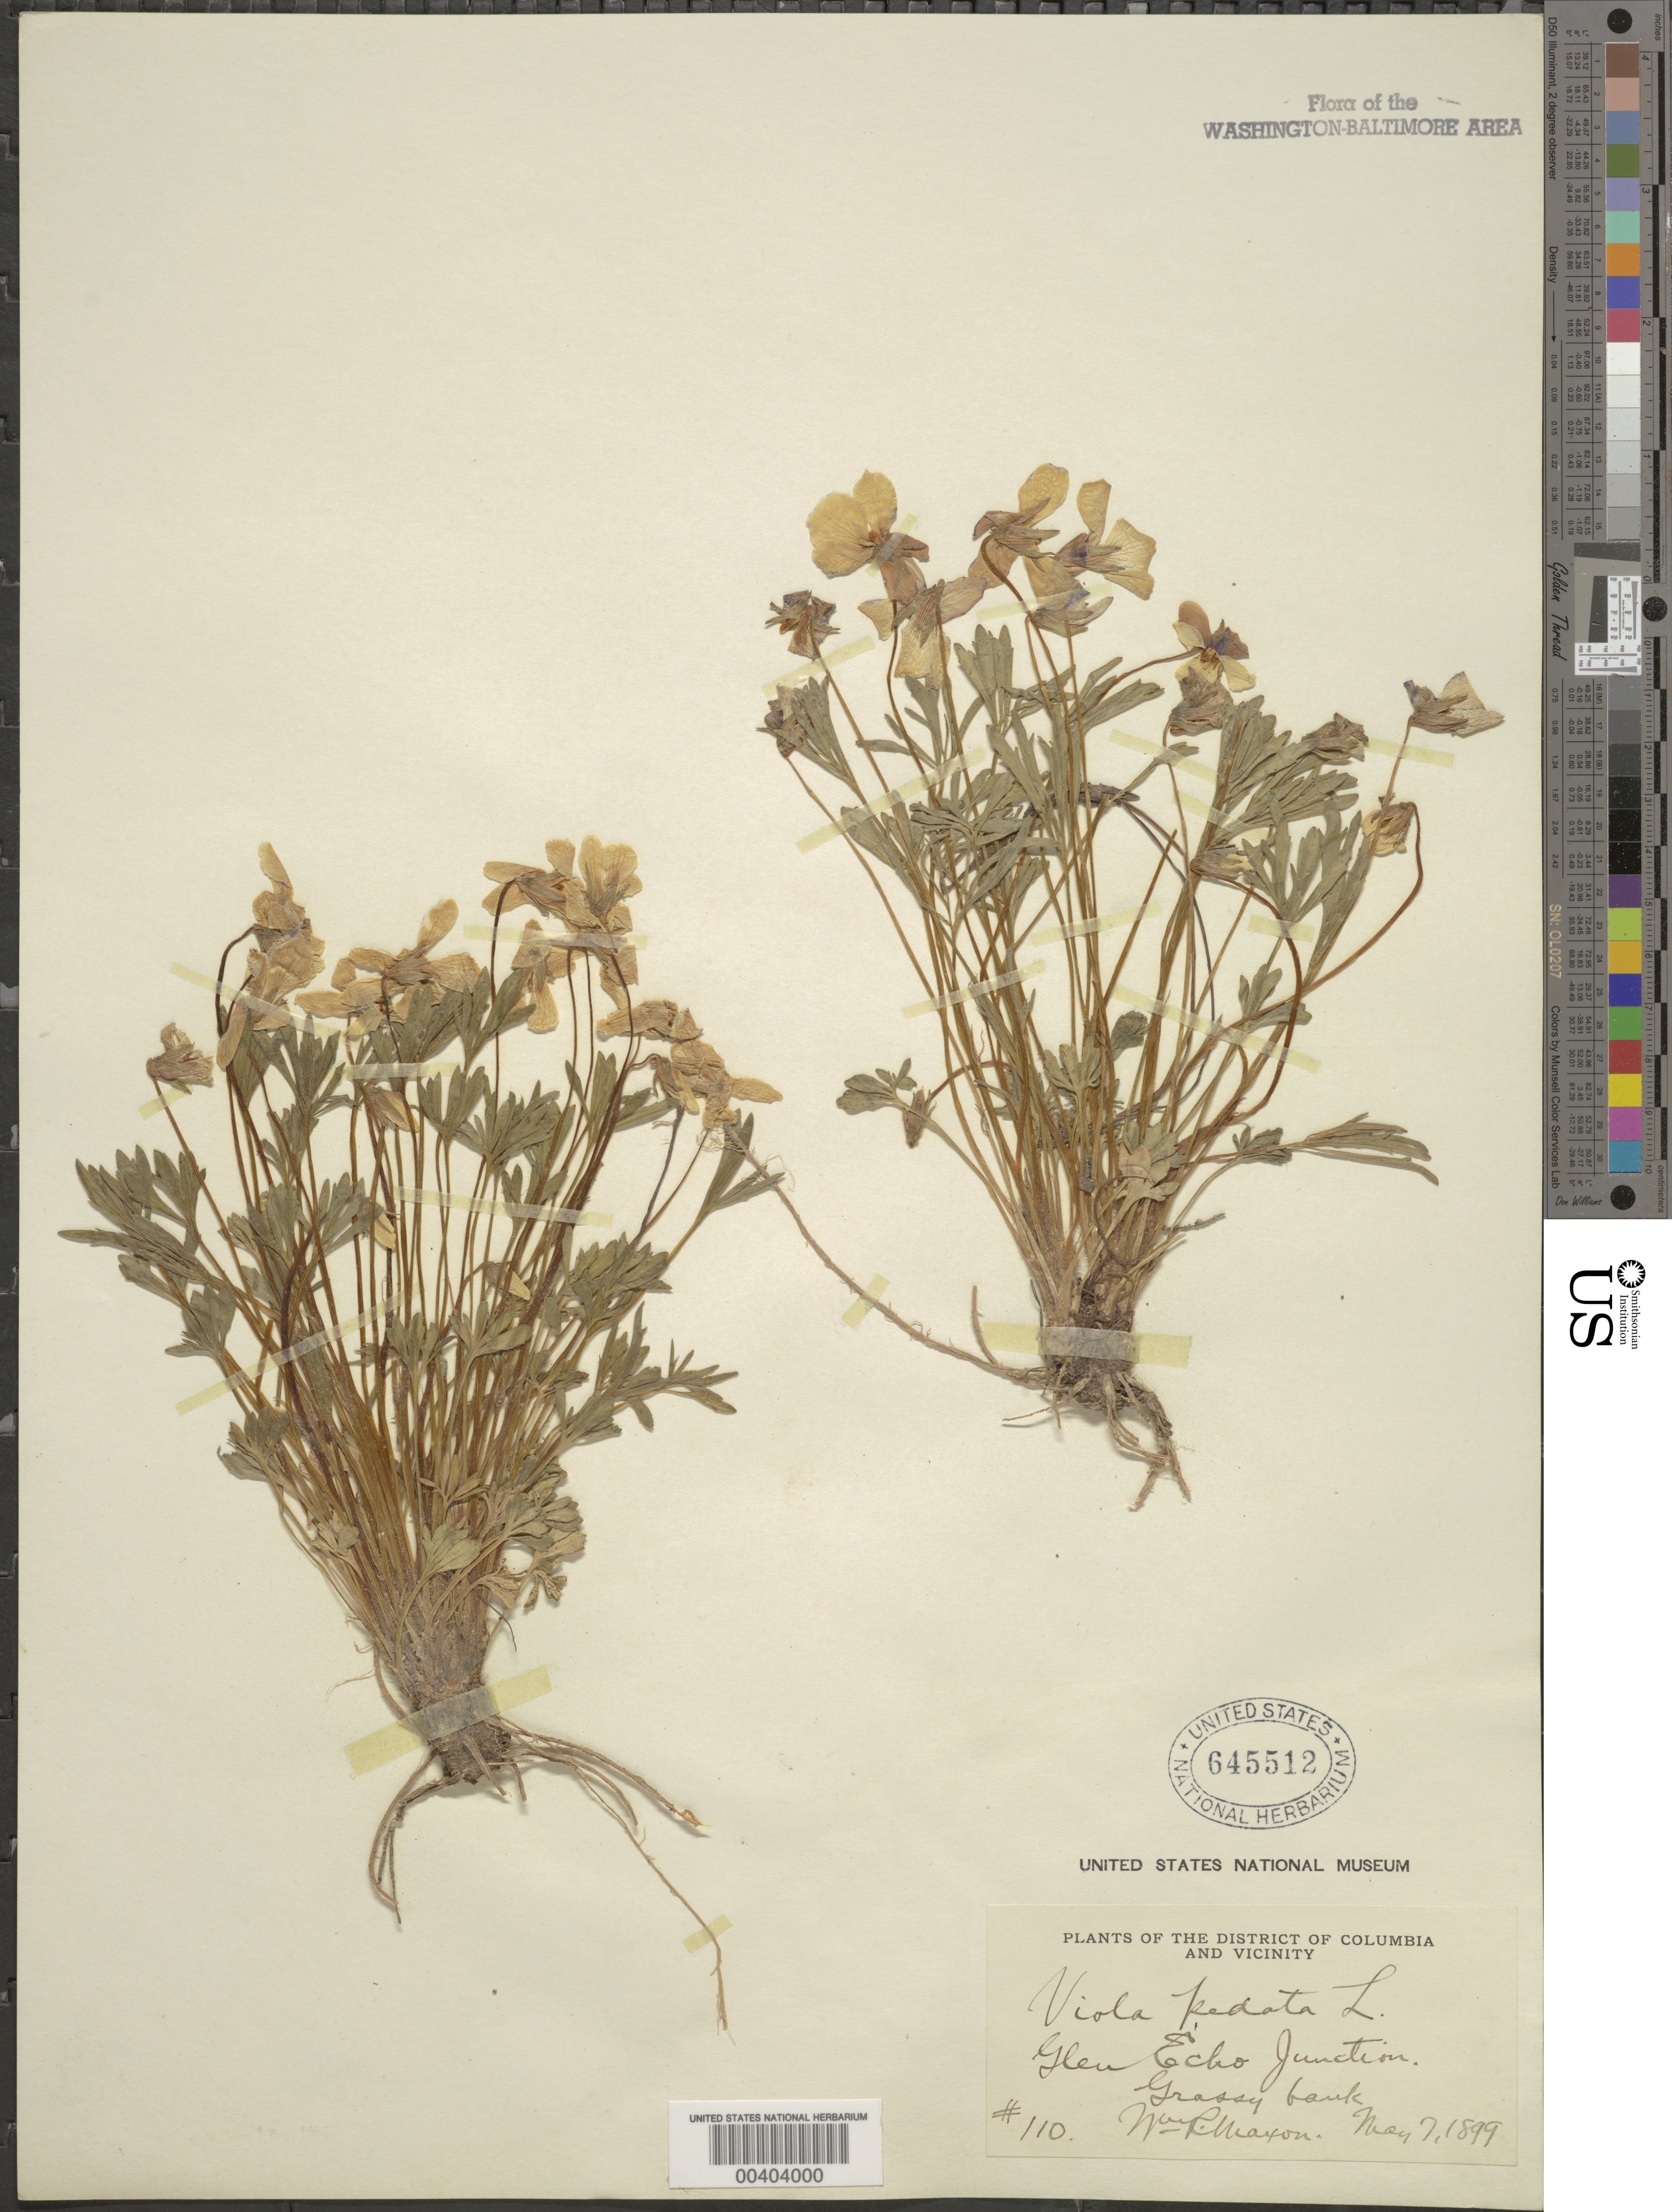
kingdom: Plantae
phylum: Tracheophyta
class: Magnoliopsida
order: Malpighiales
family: Violaceae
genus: Viola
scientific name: Viola pedata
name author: L.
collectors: W. R. Maxon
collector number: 110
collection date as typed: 07 May 1899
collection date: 1899-05-07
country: United States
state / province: Maryland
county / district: Montgomery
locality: Glen Echo Junction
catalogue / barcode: US 645512